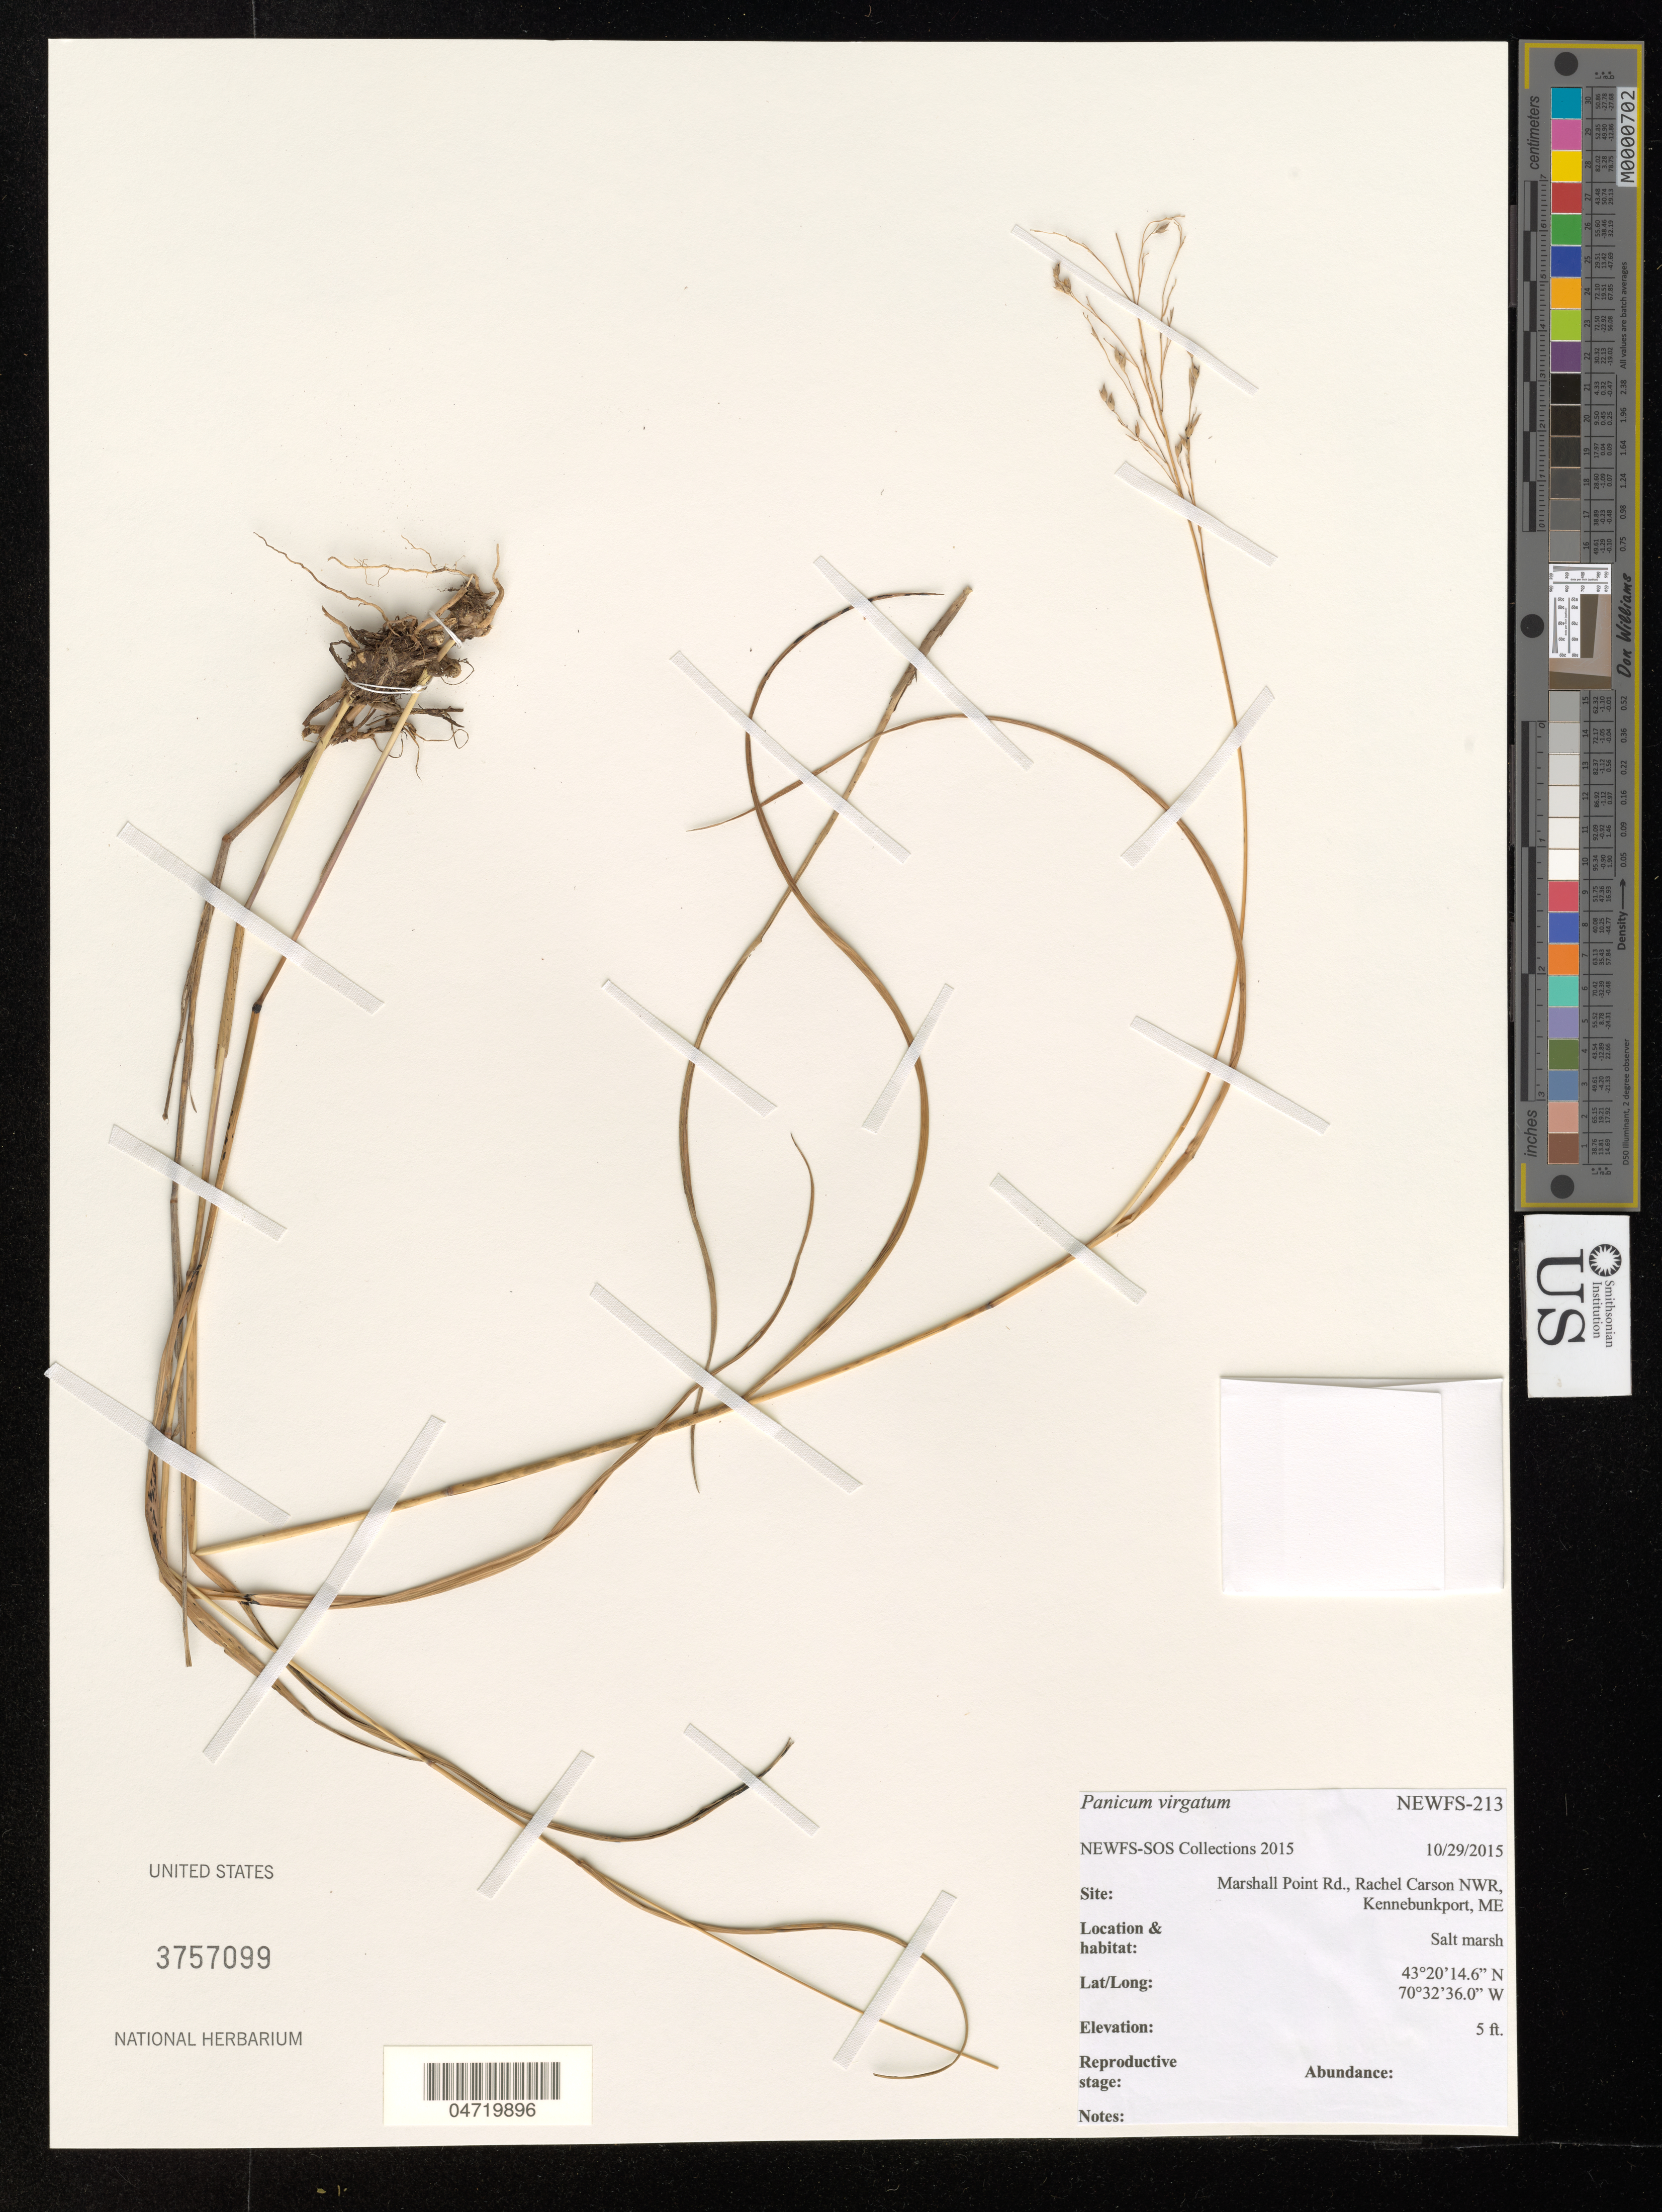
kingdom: Plantae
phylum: Tracheophyta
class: Liliopsida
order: Poales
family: Poaceae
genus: Panicum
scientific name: Panicum virgatum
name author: L.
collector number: NEWFS-213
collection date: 2015-10-29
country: United States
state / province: Maine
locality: Marshall Point Rd., Rachel Carson NWR, Kennebunkport, ME.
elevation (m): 2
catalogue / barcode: US 3757099